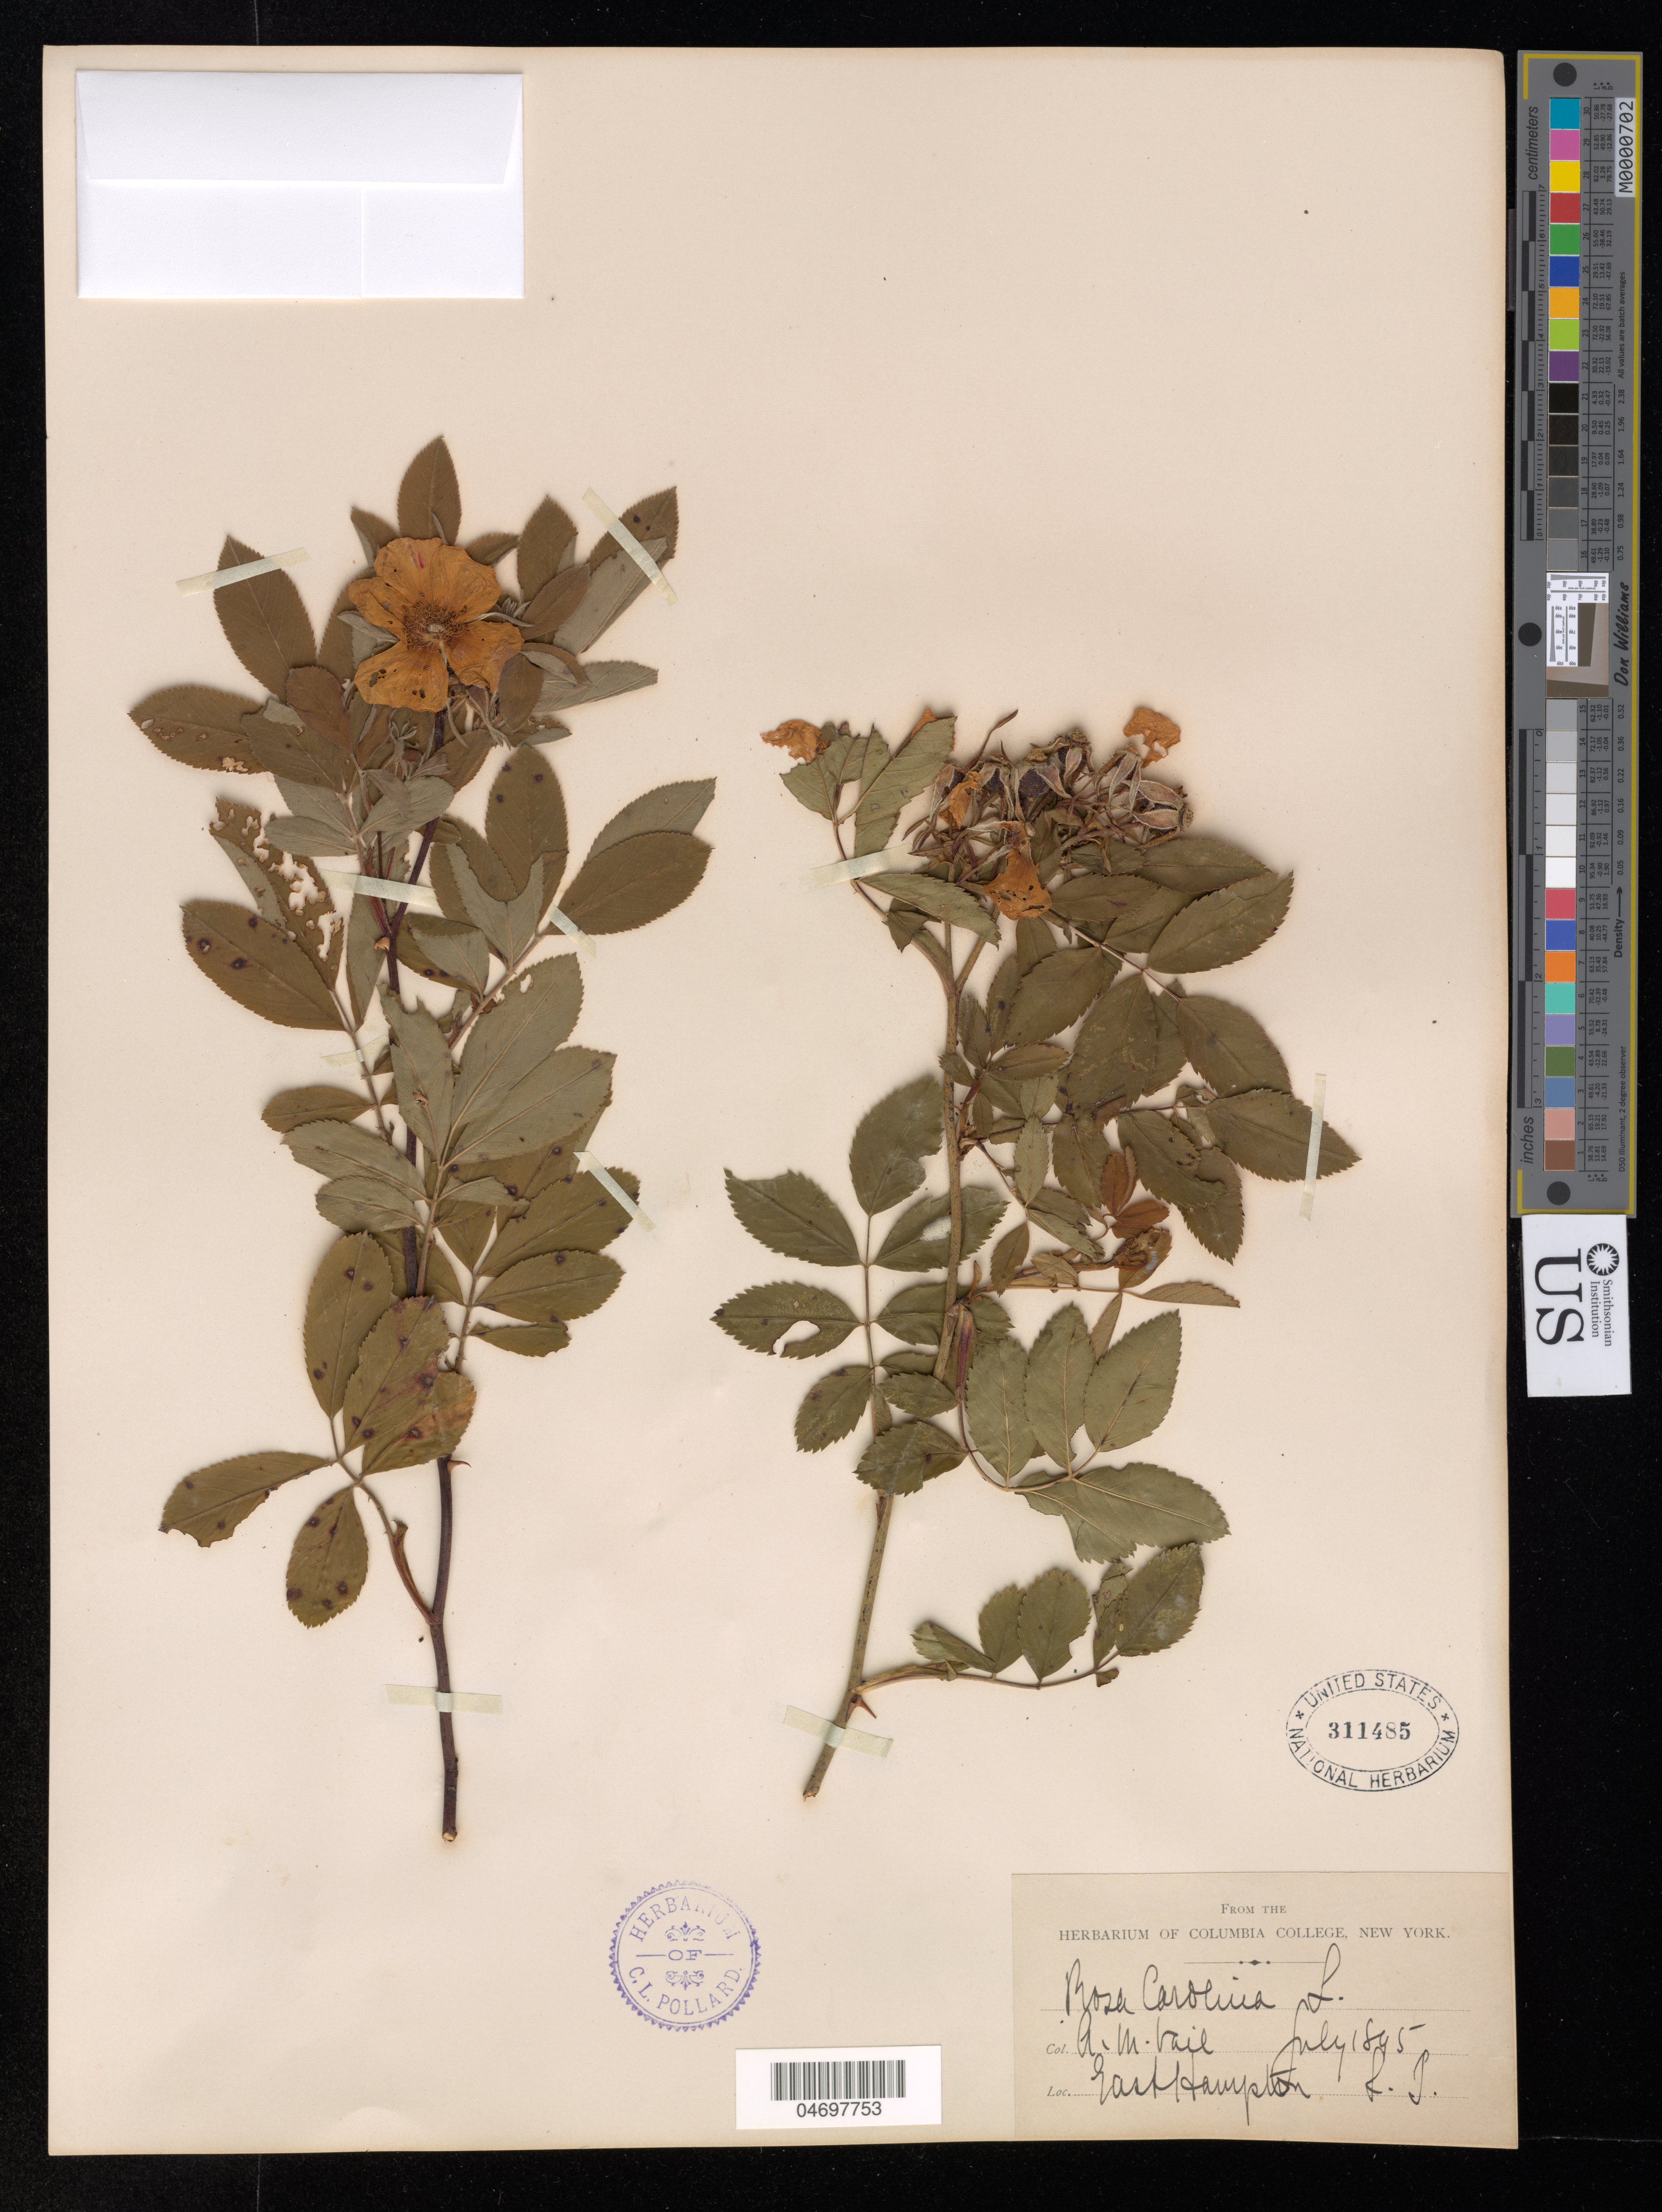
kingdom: Plantae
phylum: Tracheophyta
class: Magnoliopsida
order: Rosales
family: Rosaceae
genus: Rosa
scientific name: Rosa carolina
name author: L.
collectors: A. Vail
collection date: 1895-07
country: United States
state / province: New York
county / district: Suffolk Co.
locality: East Hampton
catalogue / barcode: US 311485